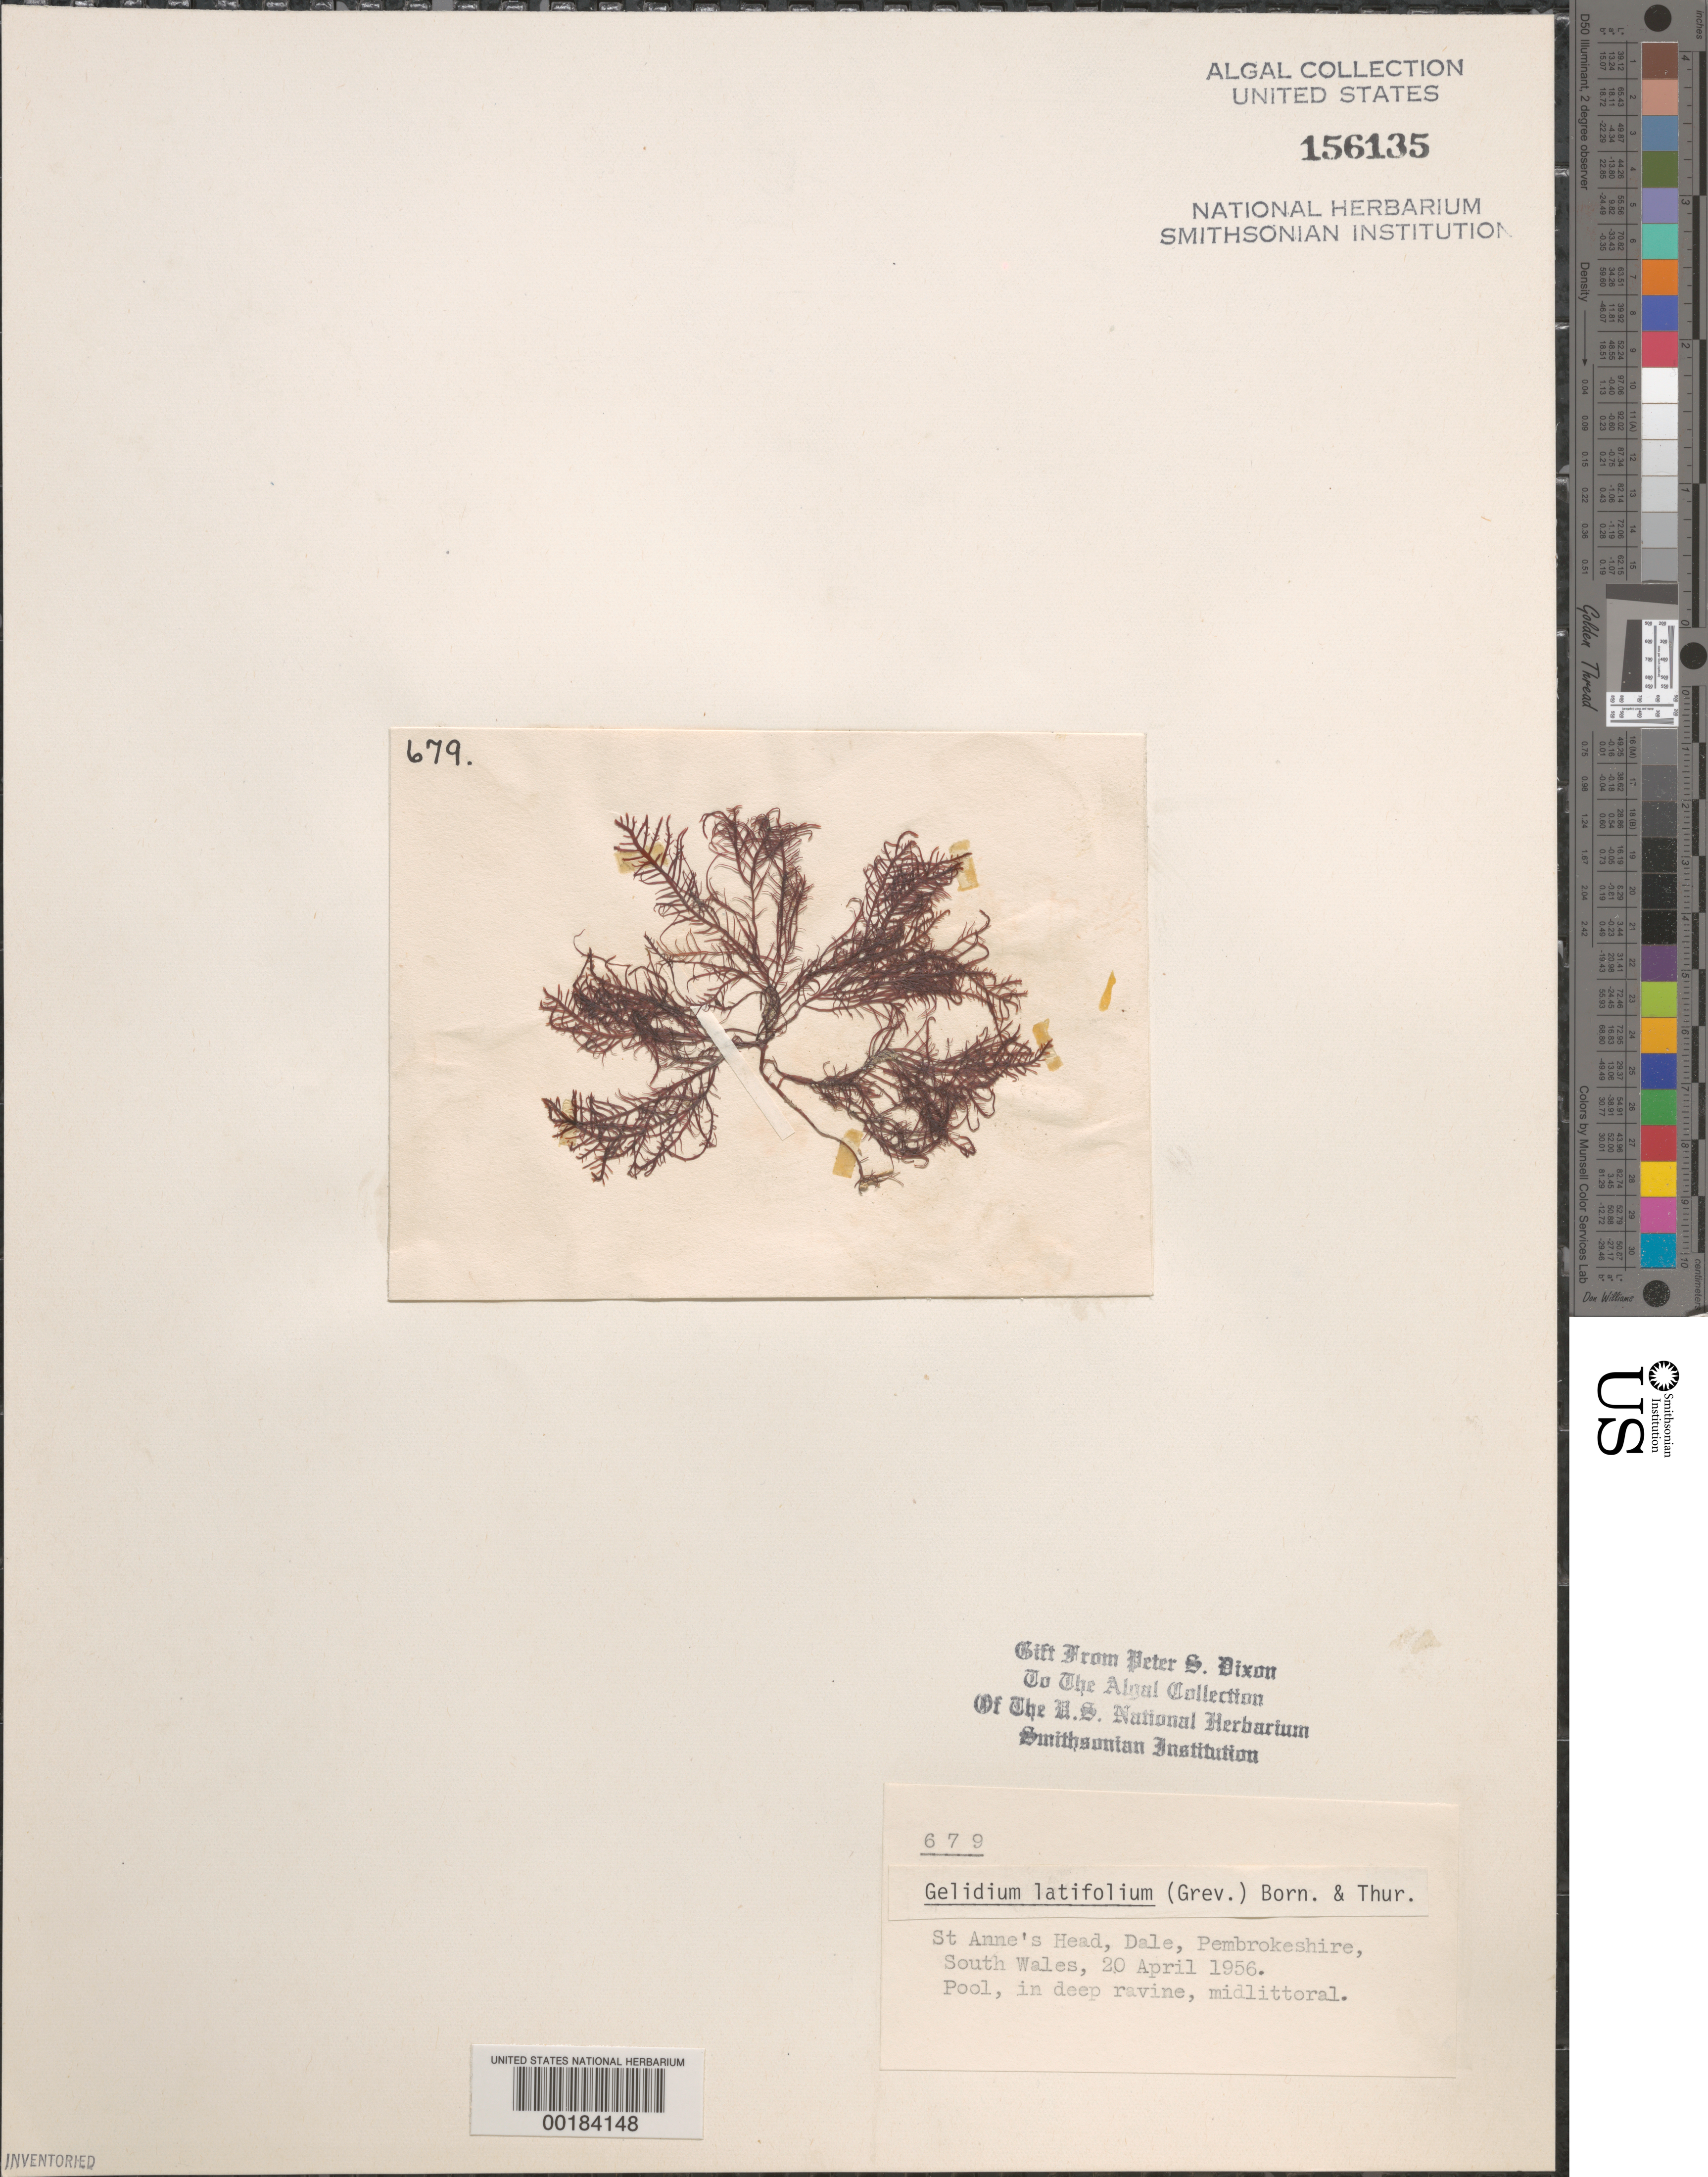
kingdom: Plantae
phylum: Rhodophyta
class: Florideophyceae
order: Gelidiales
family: Gelidiaceae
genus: Gelidium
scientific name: Gelidium spinosum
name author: (S.G. Gmel.) P.C. Silva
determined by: Algae name updating Project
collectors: P. S. Dixon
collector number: PSD 679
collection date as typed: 20 Apr 1956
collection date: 1956-04-20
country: United Kingdom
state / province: Wales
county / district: Dyfed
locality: St. Anne's Head, Dale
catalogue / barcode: US 156135